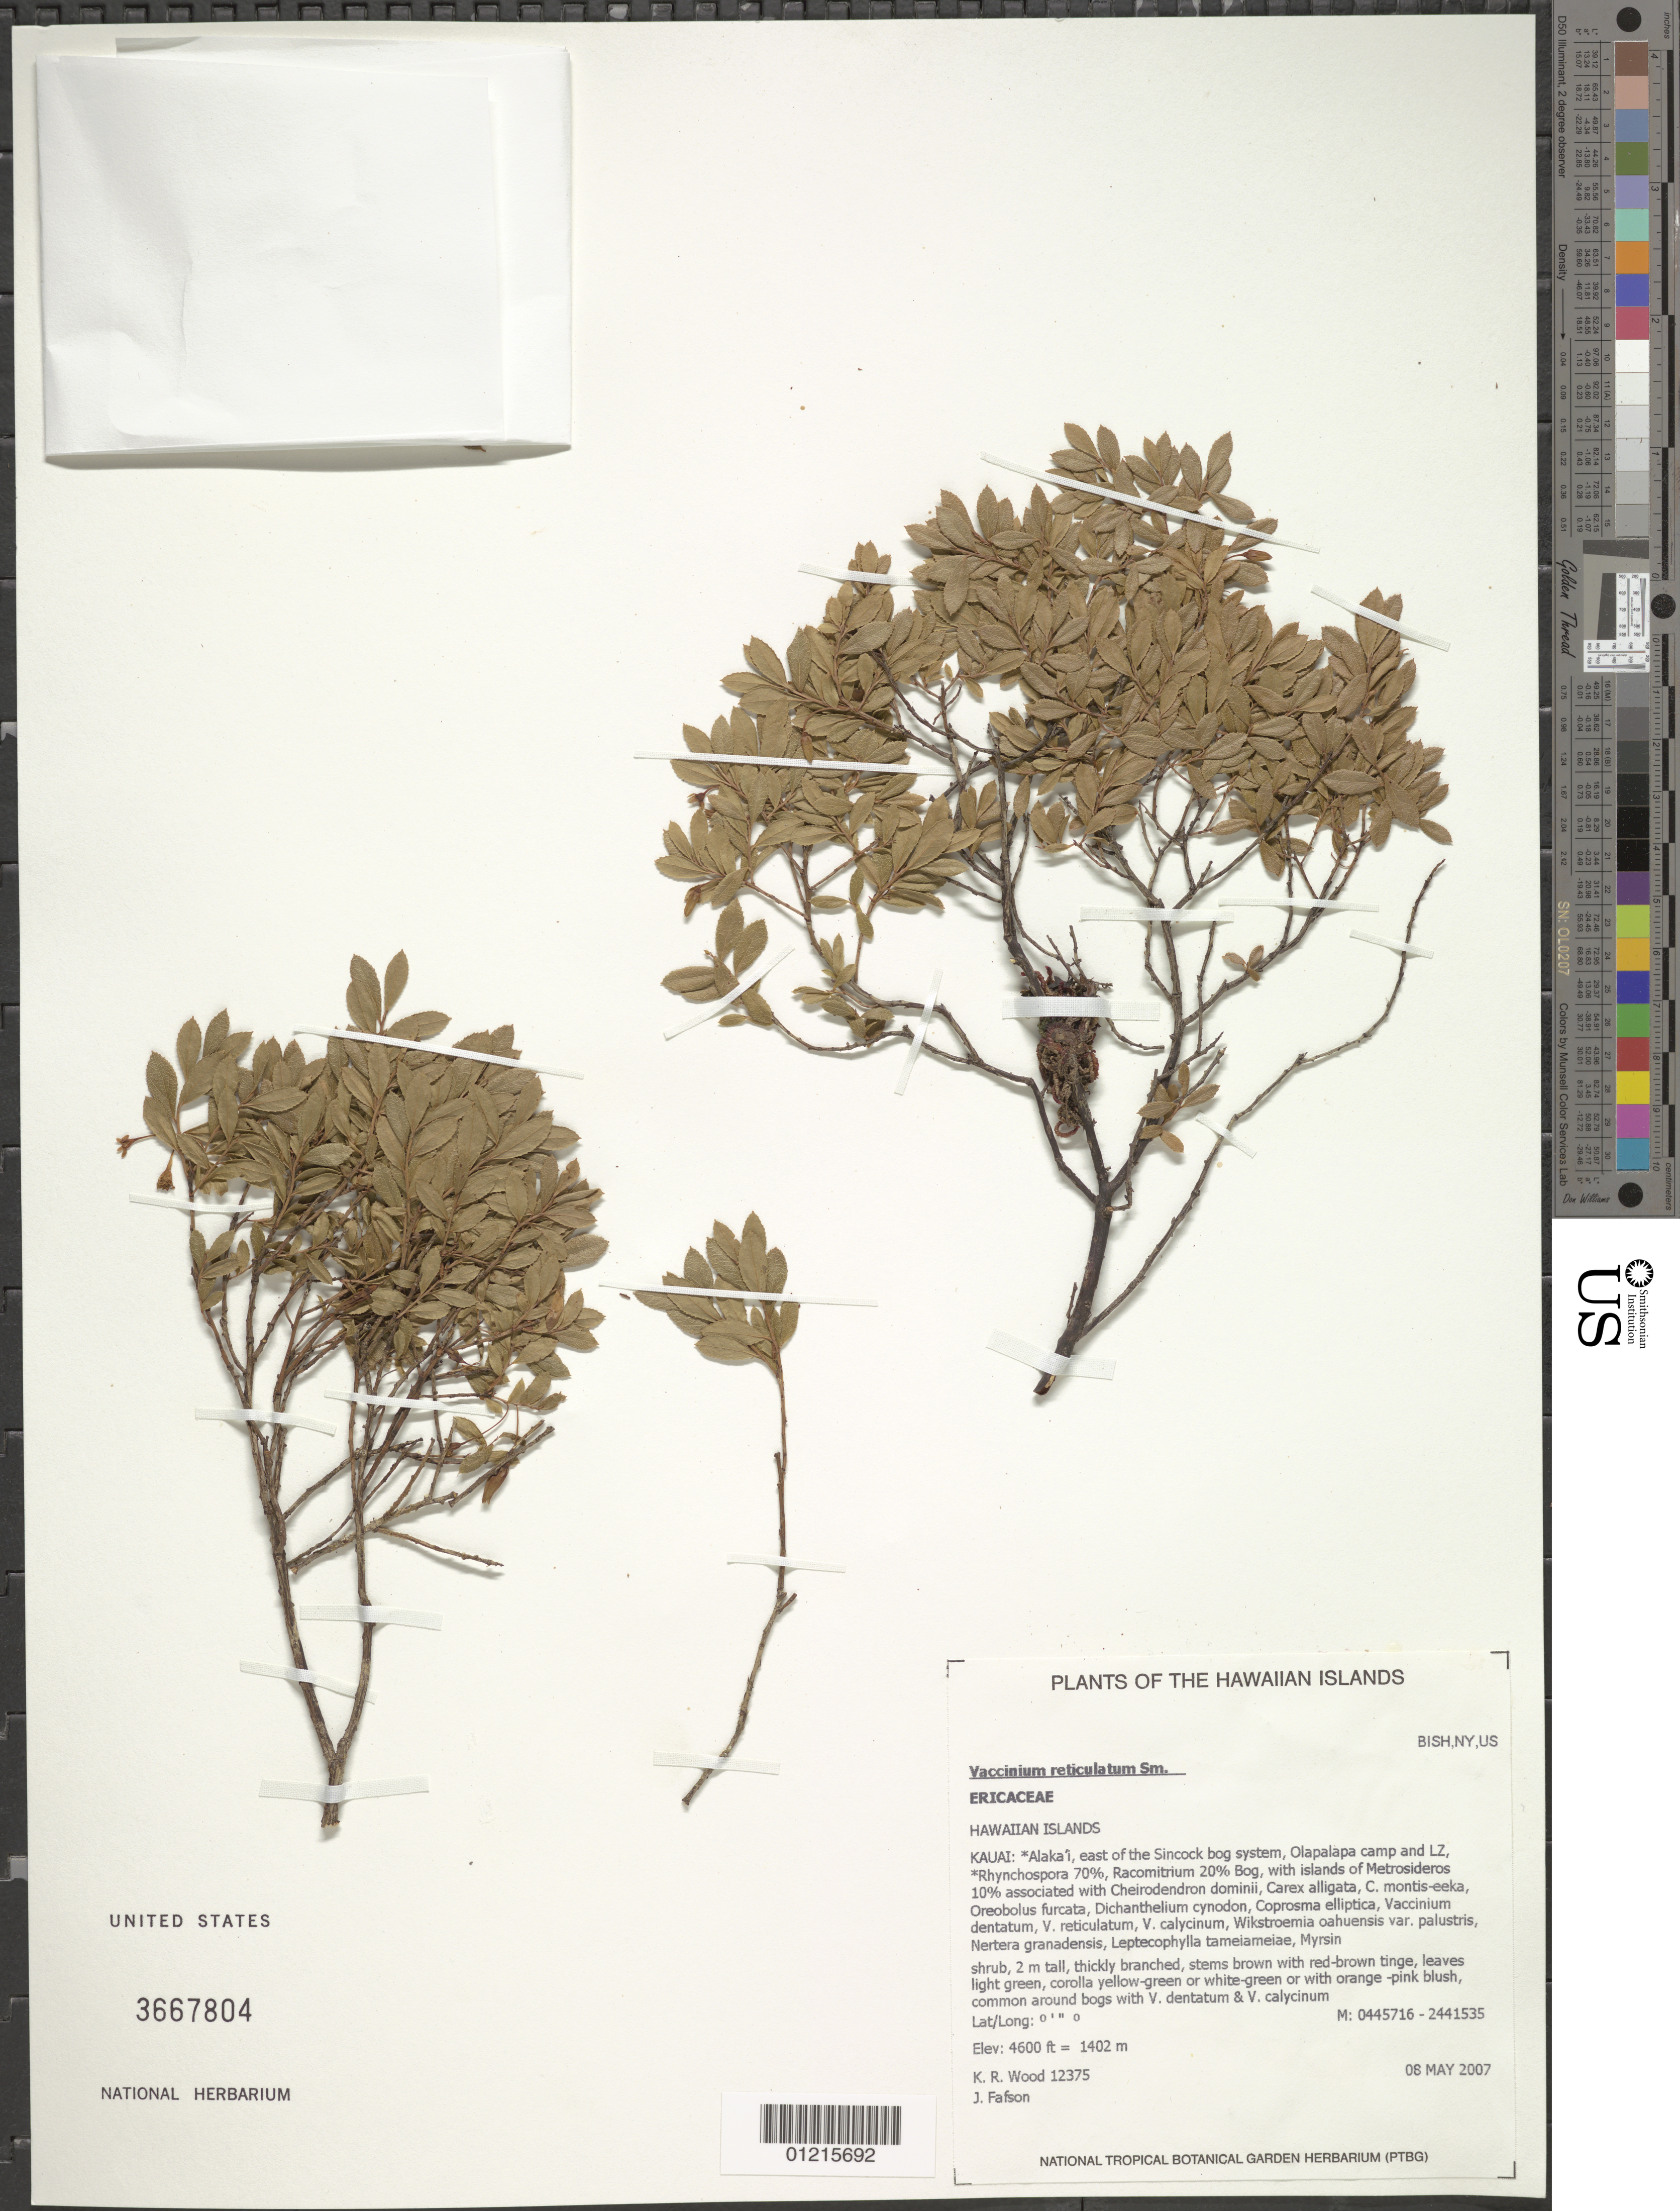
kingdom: Plantae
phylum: Tracheophyta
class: Magnoliopsida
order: Ericales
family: Ericaceae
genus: Vaccinium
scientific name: Vaccinium reticulatum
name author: Sm.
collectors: K. R. Wood & J. Fafson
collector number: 12375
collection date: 2007-05-08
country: United States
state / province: Hawaii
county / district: Kaui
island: Kaua'i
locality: Alakae, east of the Sincock bog system, Olapalapa camp and LZ.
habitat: Bog.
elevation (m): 1402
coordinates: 0445716, 2441535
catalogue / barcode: US 3667804